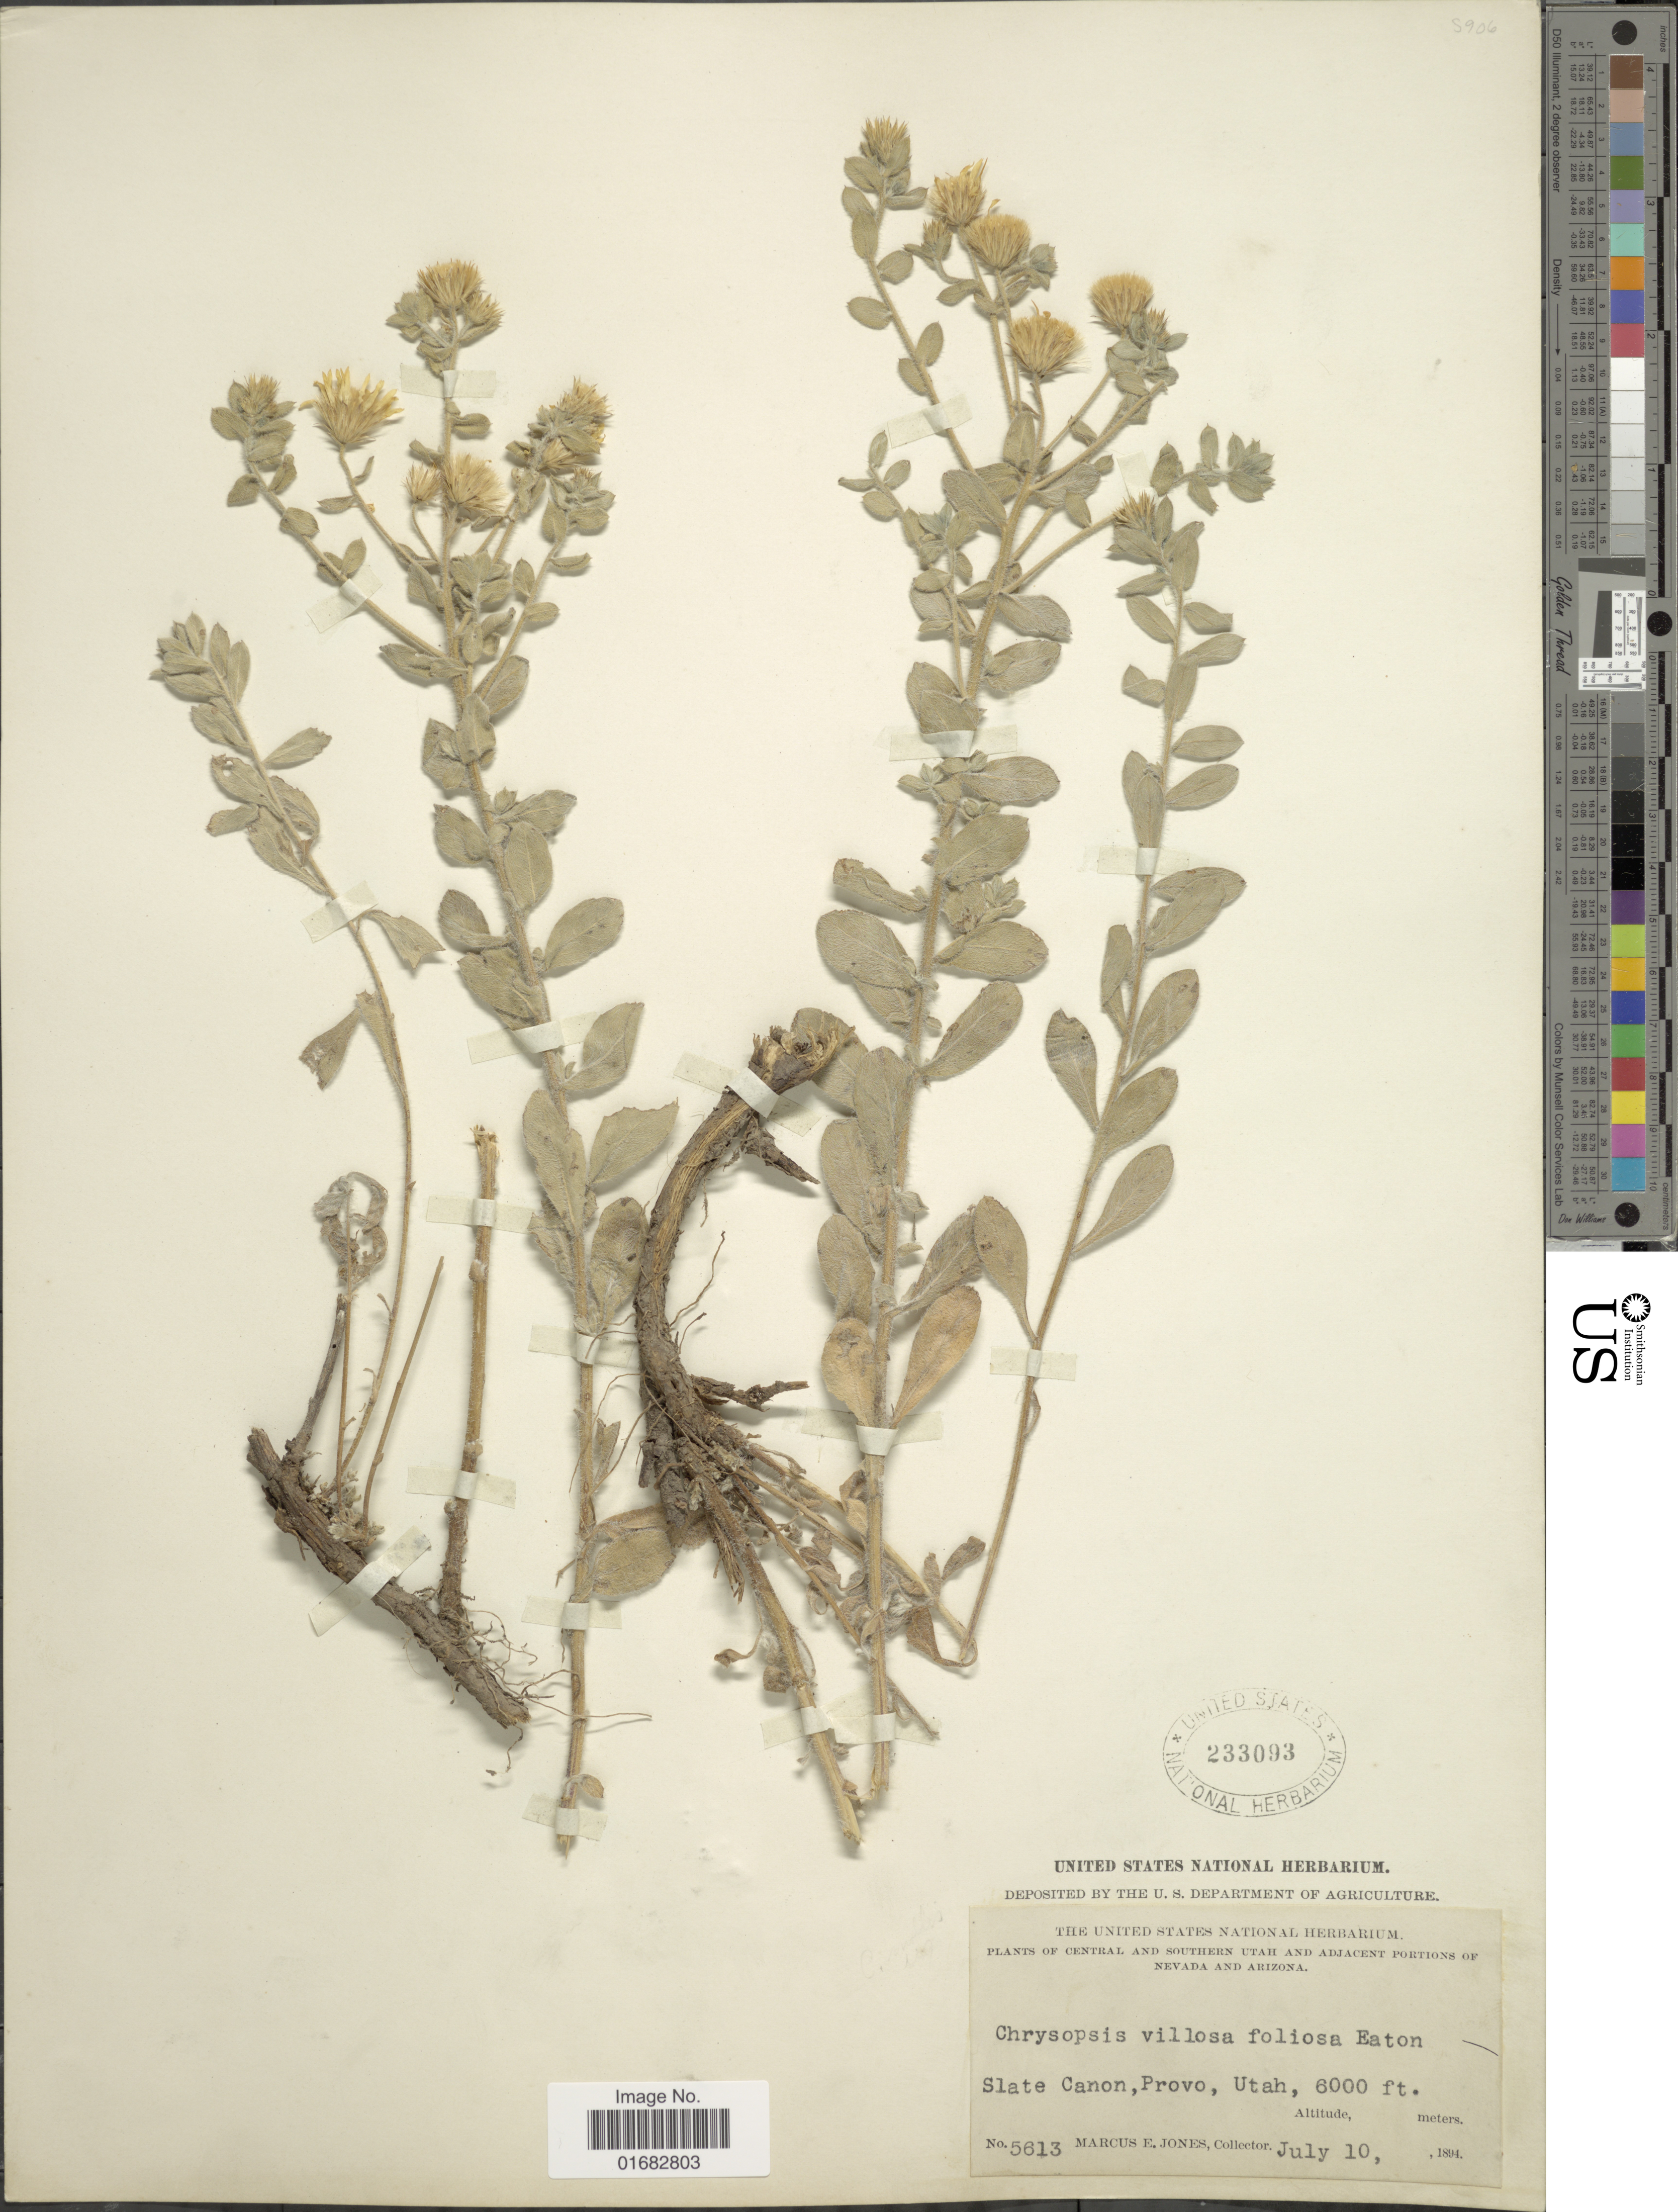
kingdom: Plantae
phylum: Tracheophyta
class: Magnoliopsida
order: Asterales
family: Asteraceae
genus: Heterotheca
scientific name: Heterotheca villosa var. foliosa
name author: (Nutt.) V.L. Harms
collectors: M. E. Jones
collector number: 5613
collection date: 1894-07-10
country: United States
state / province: Utah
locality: Slate Canon, Provo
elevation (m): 1829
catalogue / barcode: US 233093